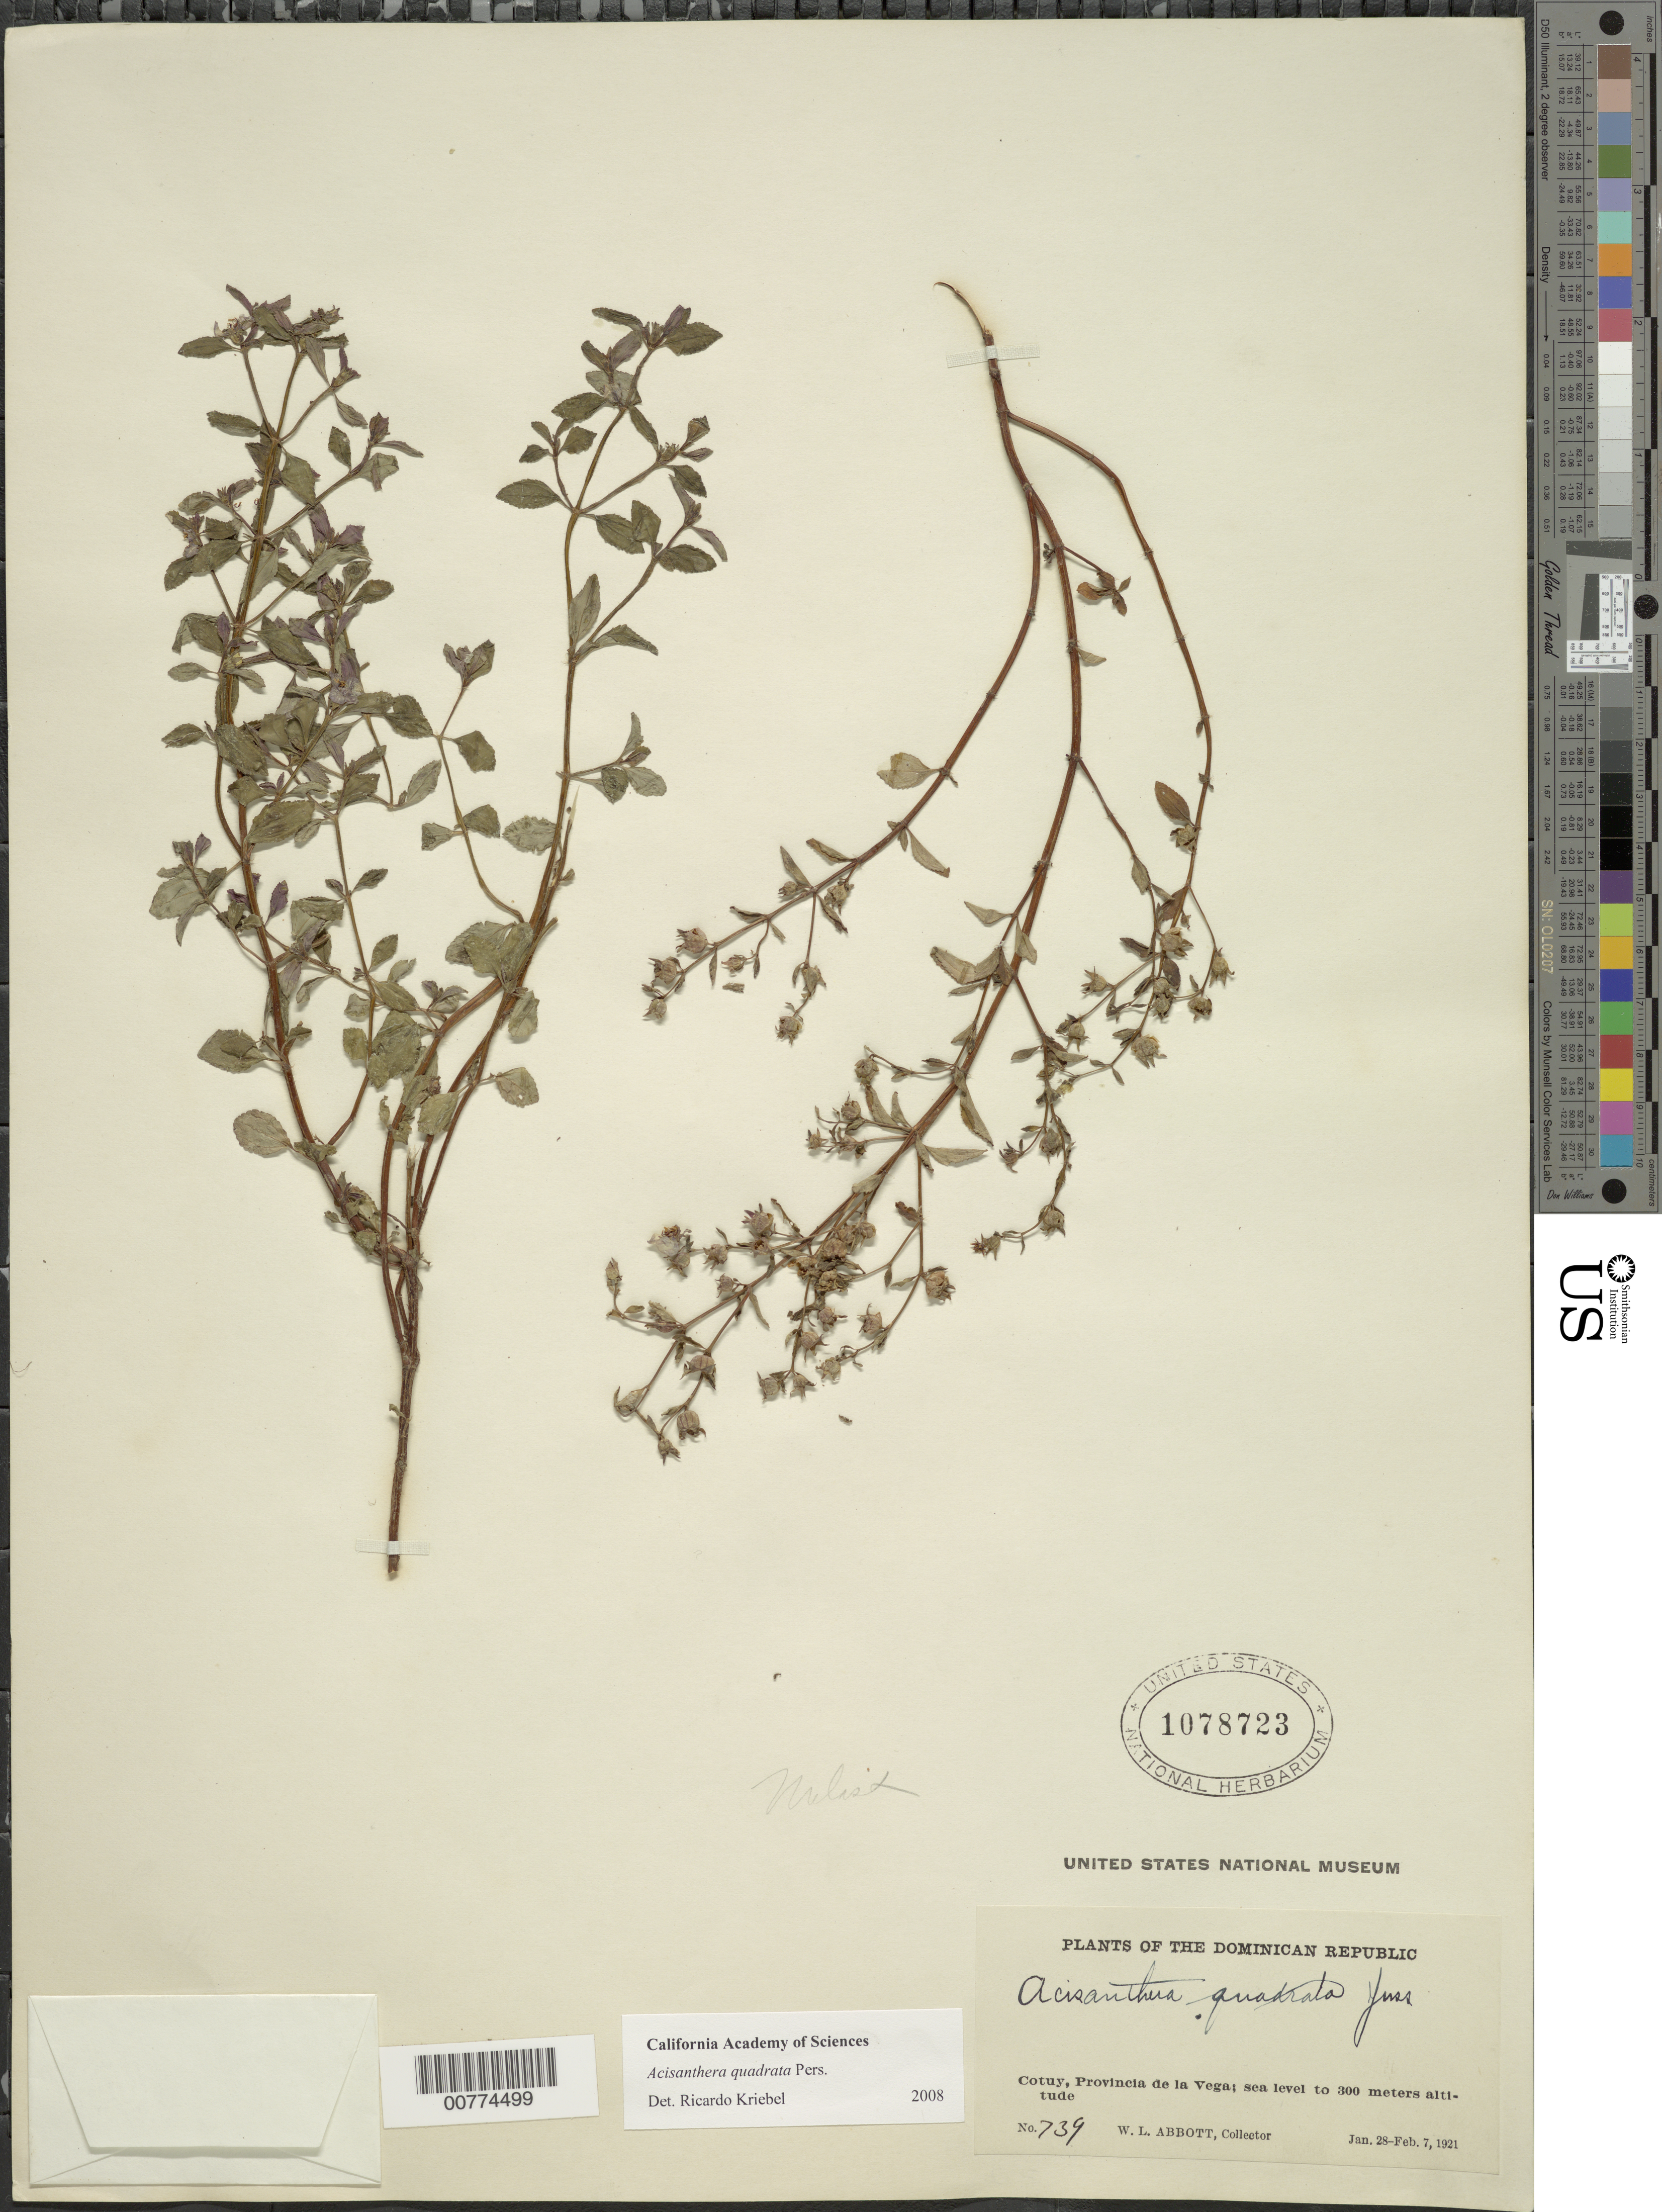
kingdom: Plantae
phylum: Tracheophyta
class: Magnoliopsida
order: Myrtales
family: Melastomataceae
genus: Acisanthera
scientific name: Acisanthera erecta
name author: Gleason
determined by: Nunes da Silva, Diego, (RB), Jardim Botanico do Rio de Janeiro - Herbario (BRAZIL)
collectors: W. L. Abbott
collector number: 739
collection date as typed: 28 Feb 1910 to 07 Feb 1921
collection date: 1910-02-28/1921-02-07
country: Dominican Republic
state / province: La Vega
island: Hispaniola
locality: Cotuy.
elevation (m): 0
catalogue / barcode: US 1078723